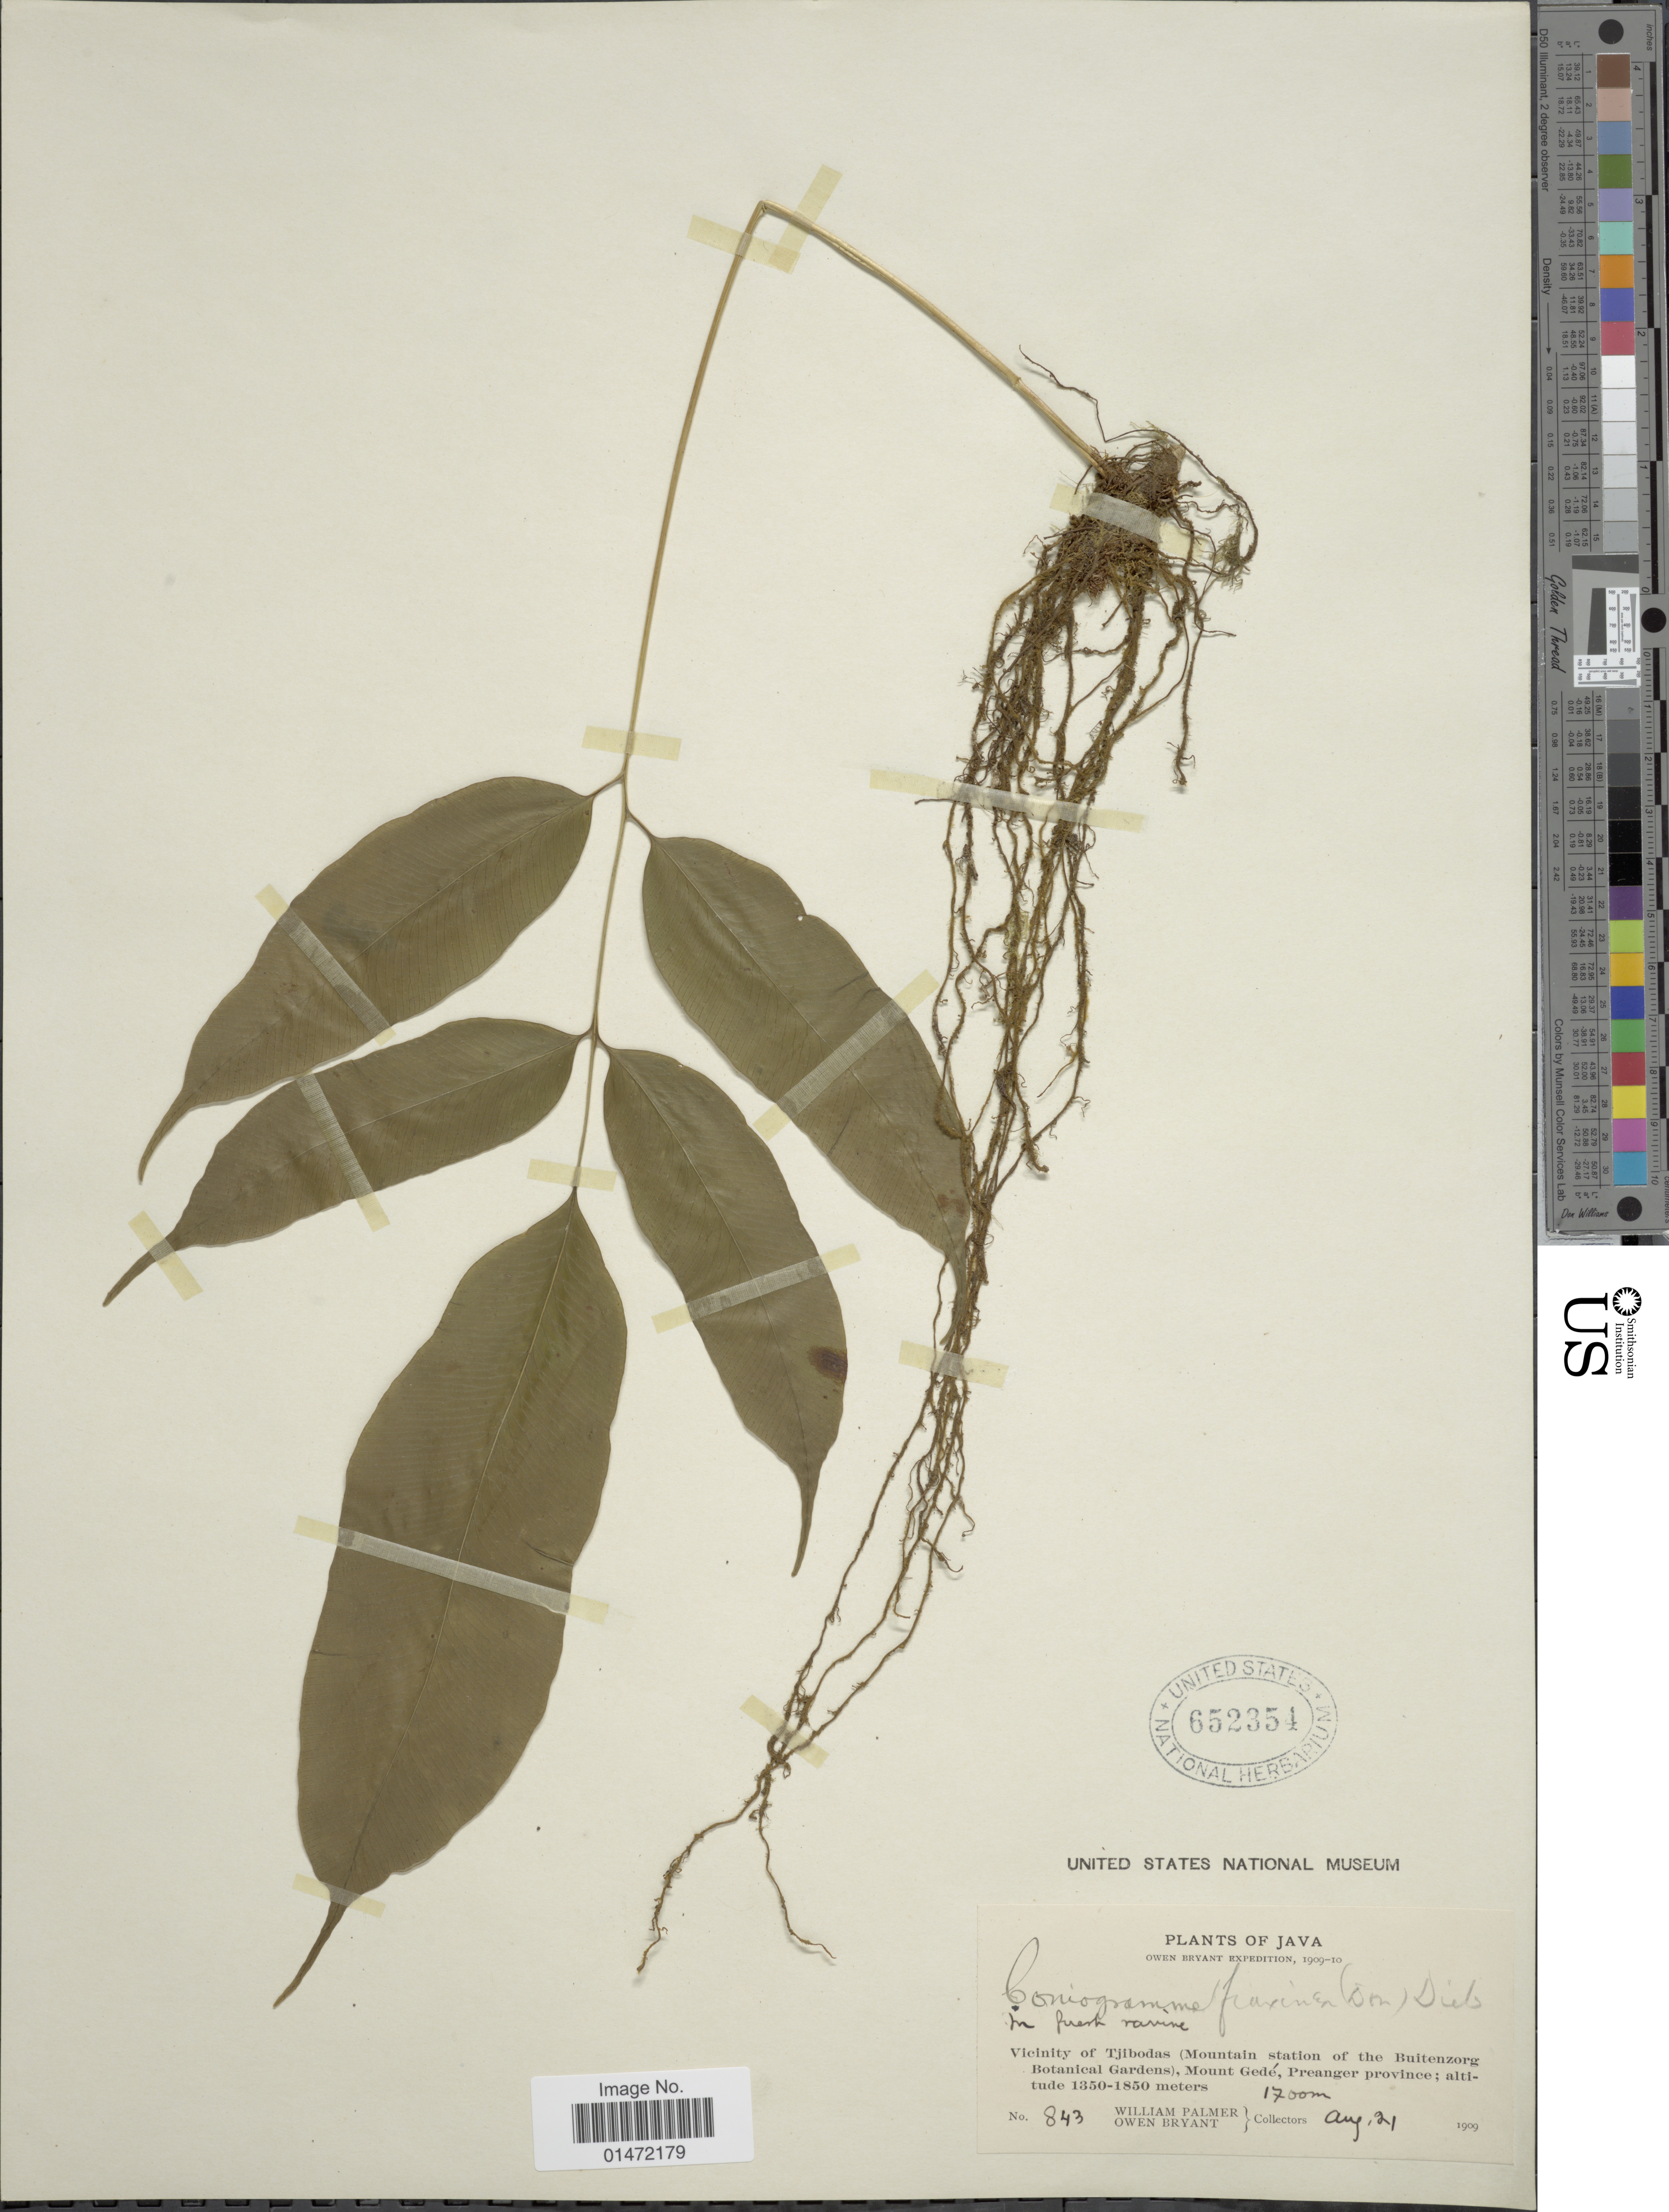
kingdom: Plantae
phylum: Tracheophyta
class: Polypodiopsida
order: Polypodiales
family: Pteridaceae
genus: Coniogramme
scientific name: Coniogramme fraxinea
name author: (D. Don) Diels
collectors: W. Palmer & O. Bryant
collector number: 843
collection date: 1909-08-21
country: Indonesia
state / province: Java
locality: Vicinity of Tjibodas (Mountain station of the Buitenzorg Botanical Gardens), Mount Gedé, Preanger province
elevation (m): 1700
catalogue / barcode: US 652354